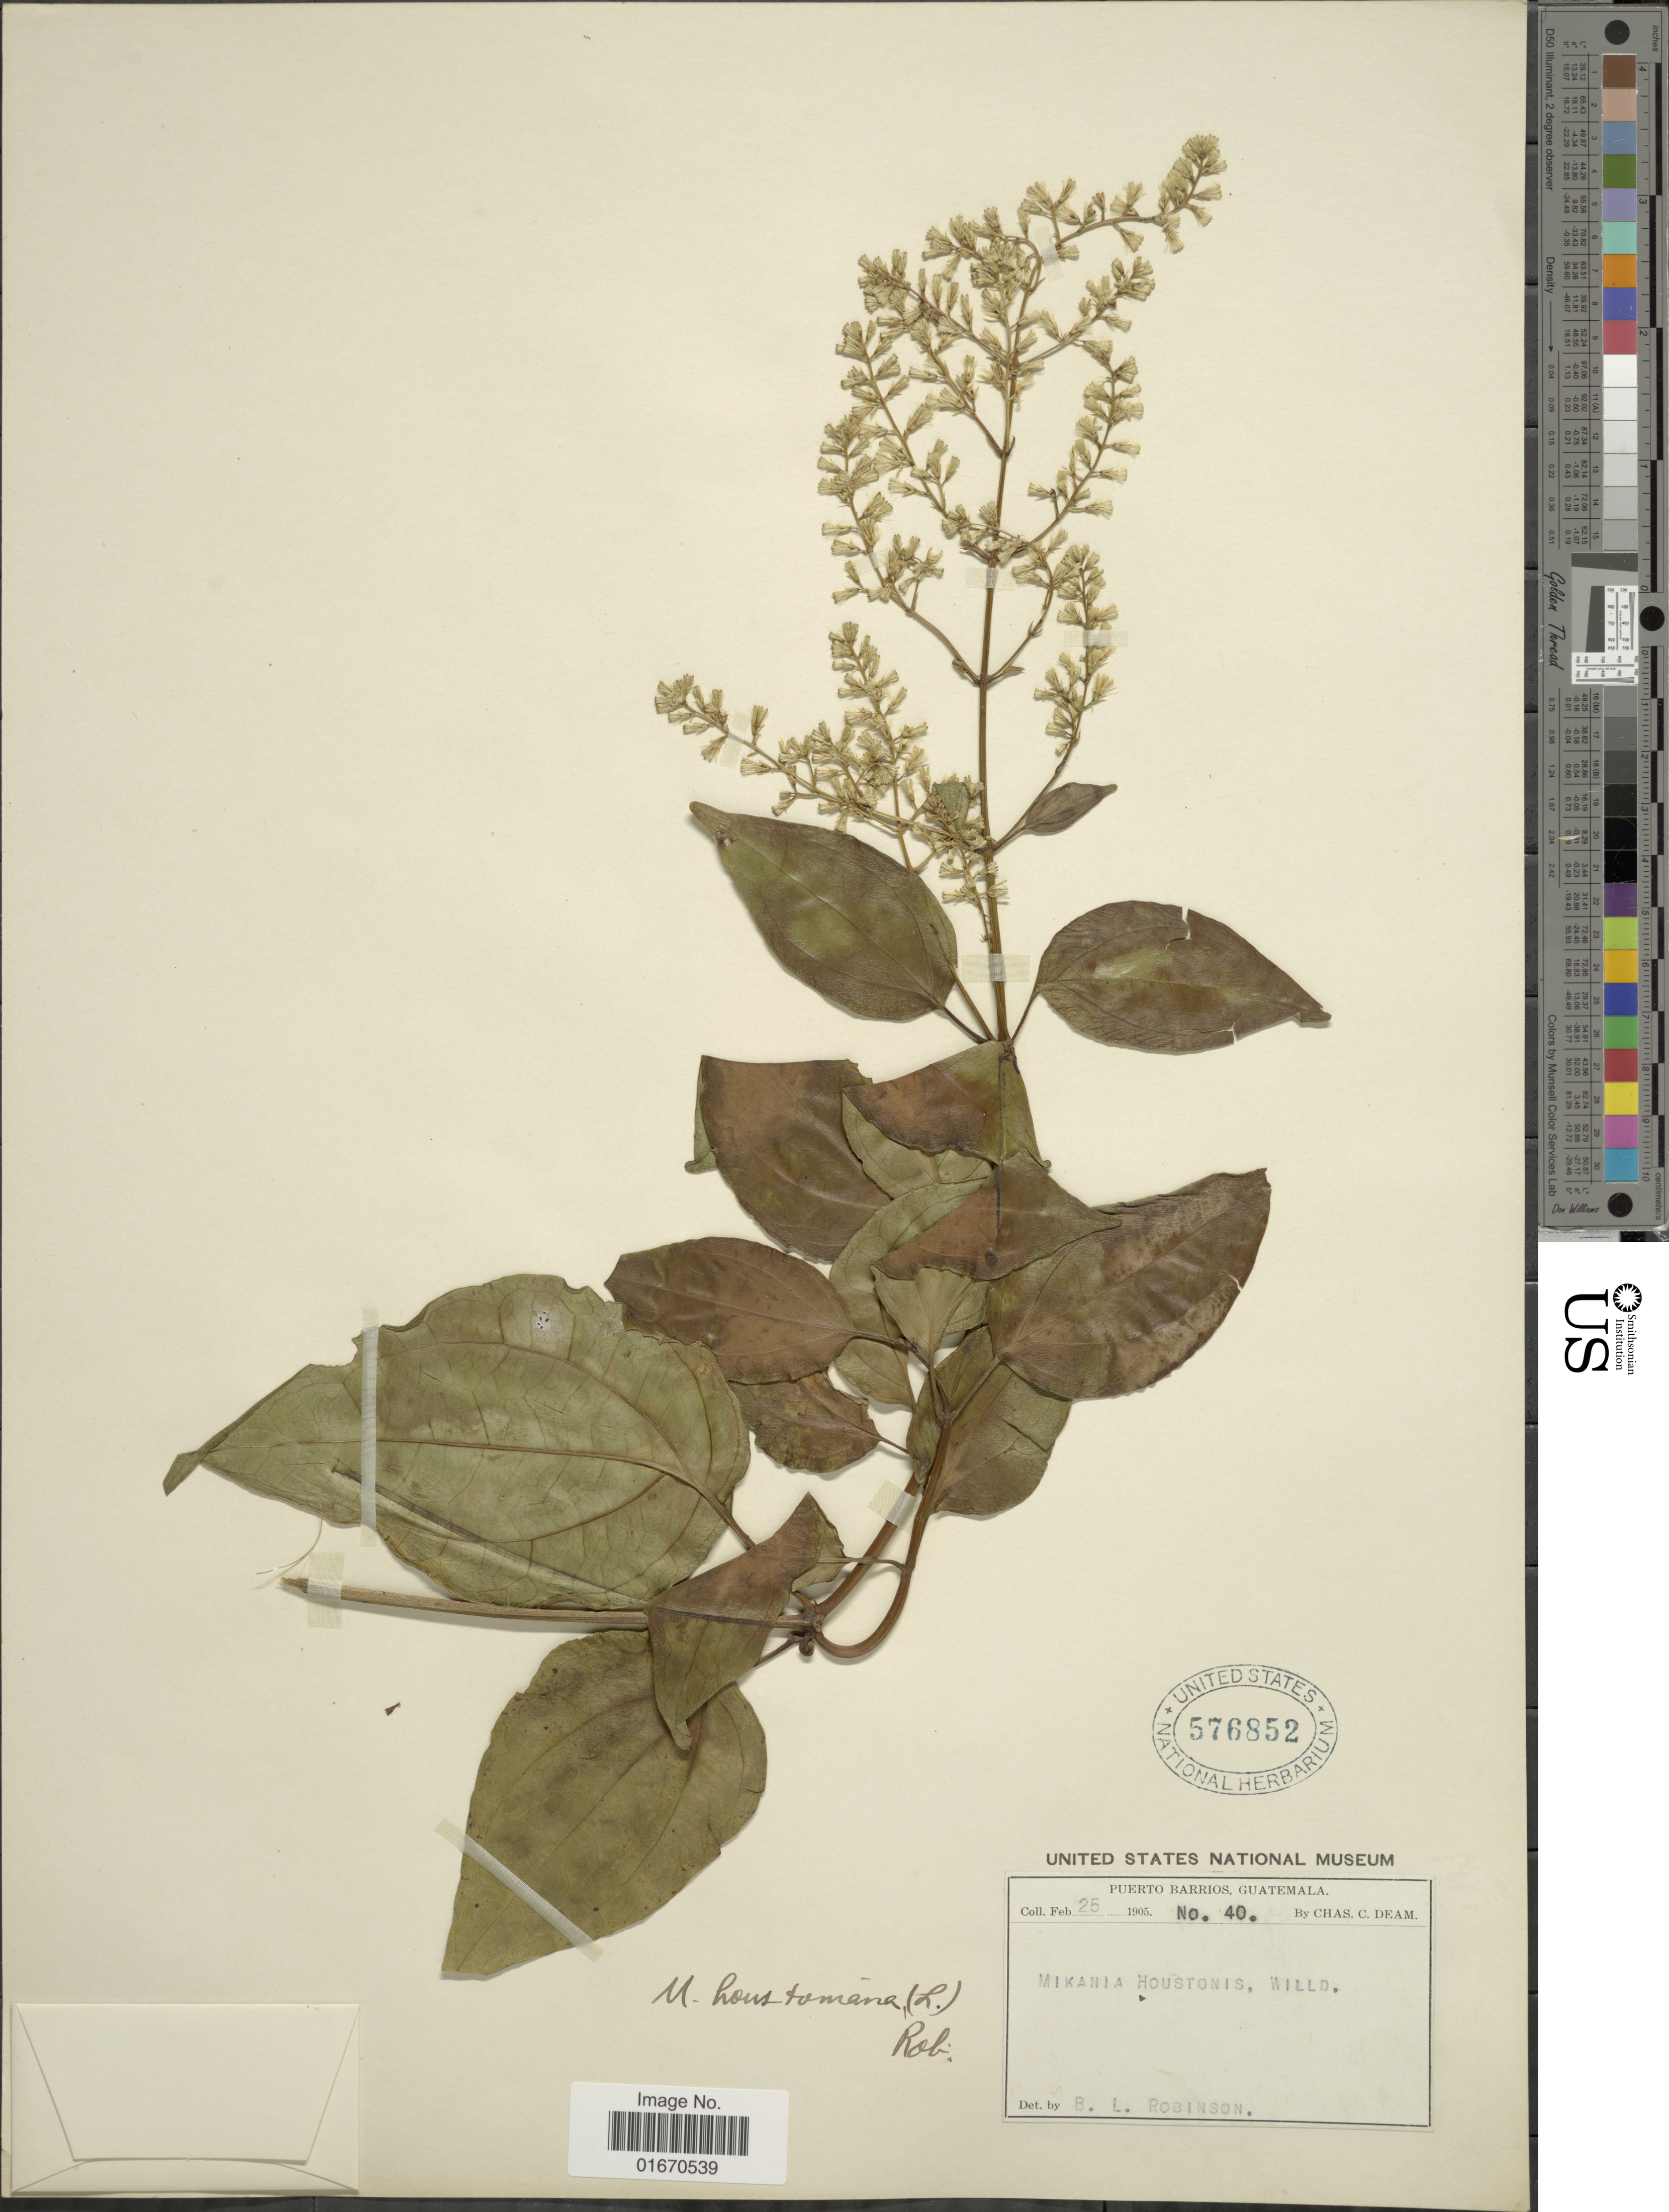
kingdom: Plantae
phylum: Tracheophyta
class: Magnoliopsida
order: Asterales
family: Asteraceae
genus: Mikania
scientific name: Mikania houstoniana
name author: (L.) B.L. Rob.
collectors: C. C. Deam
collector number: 40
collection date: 1905-02-25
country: Guatemala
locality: Puerto Barrios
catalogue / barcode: US 576852